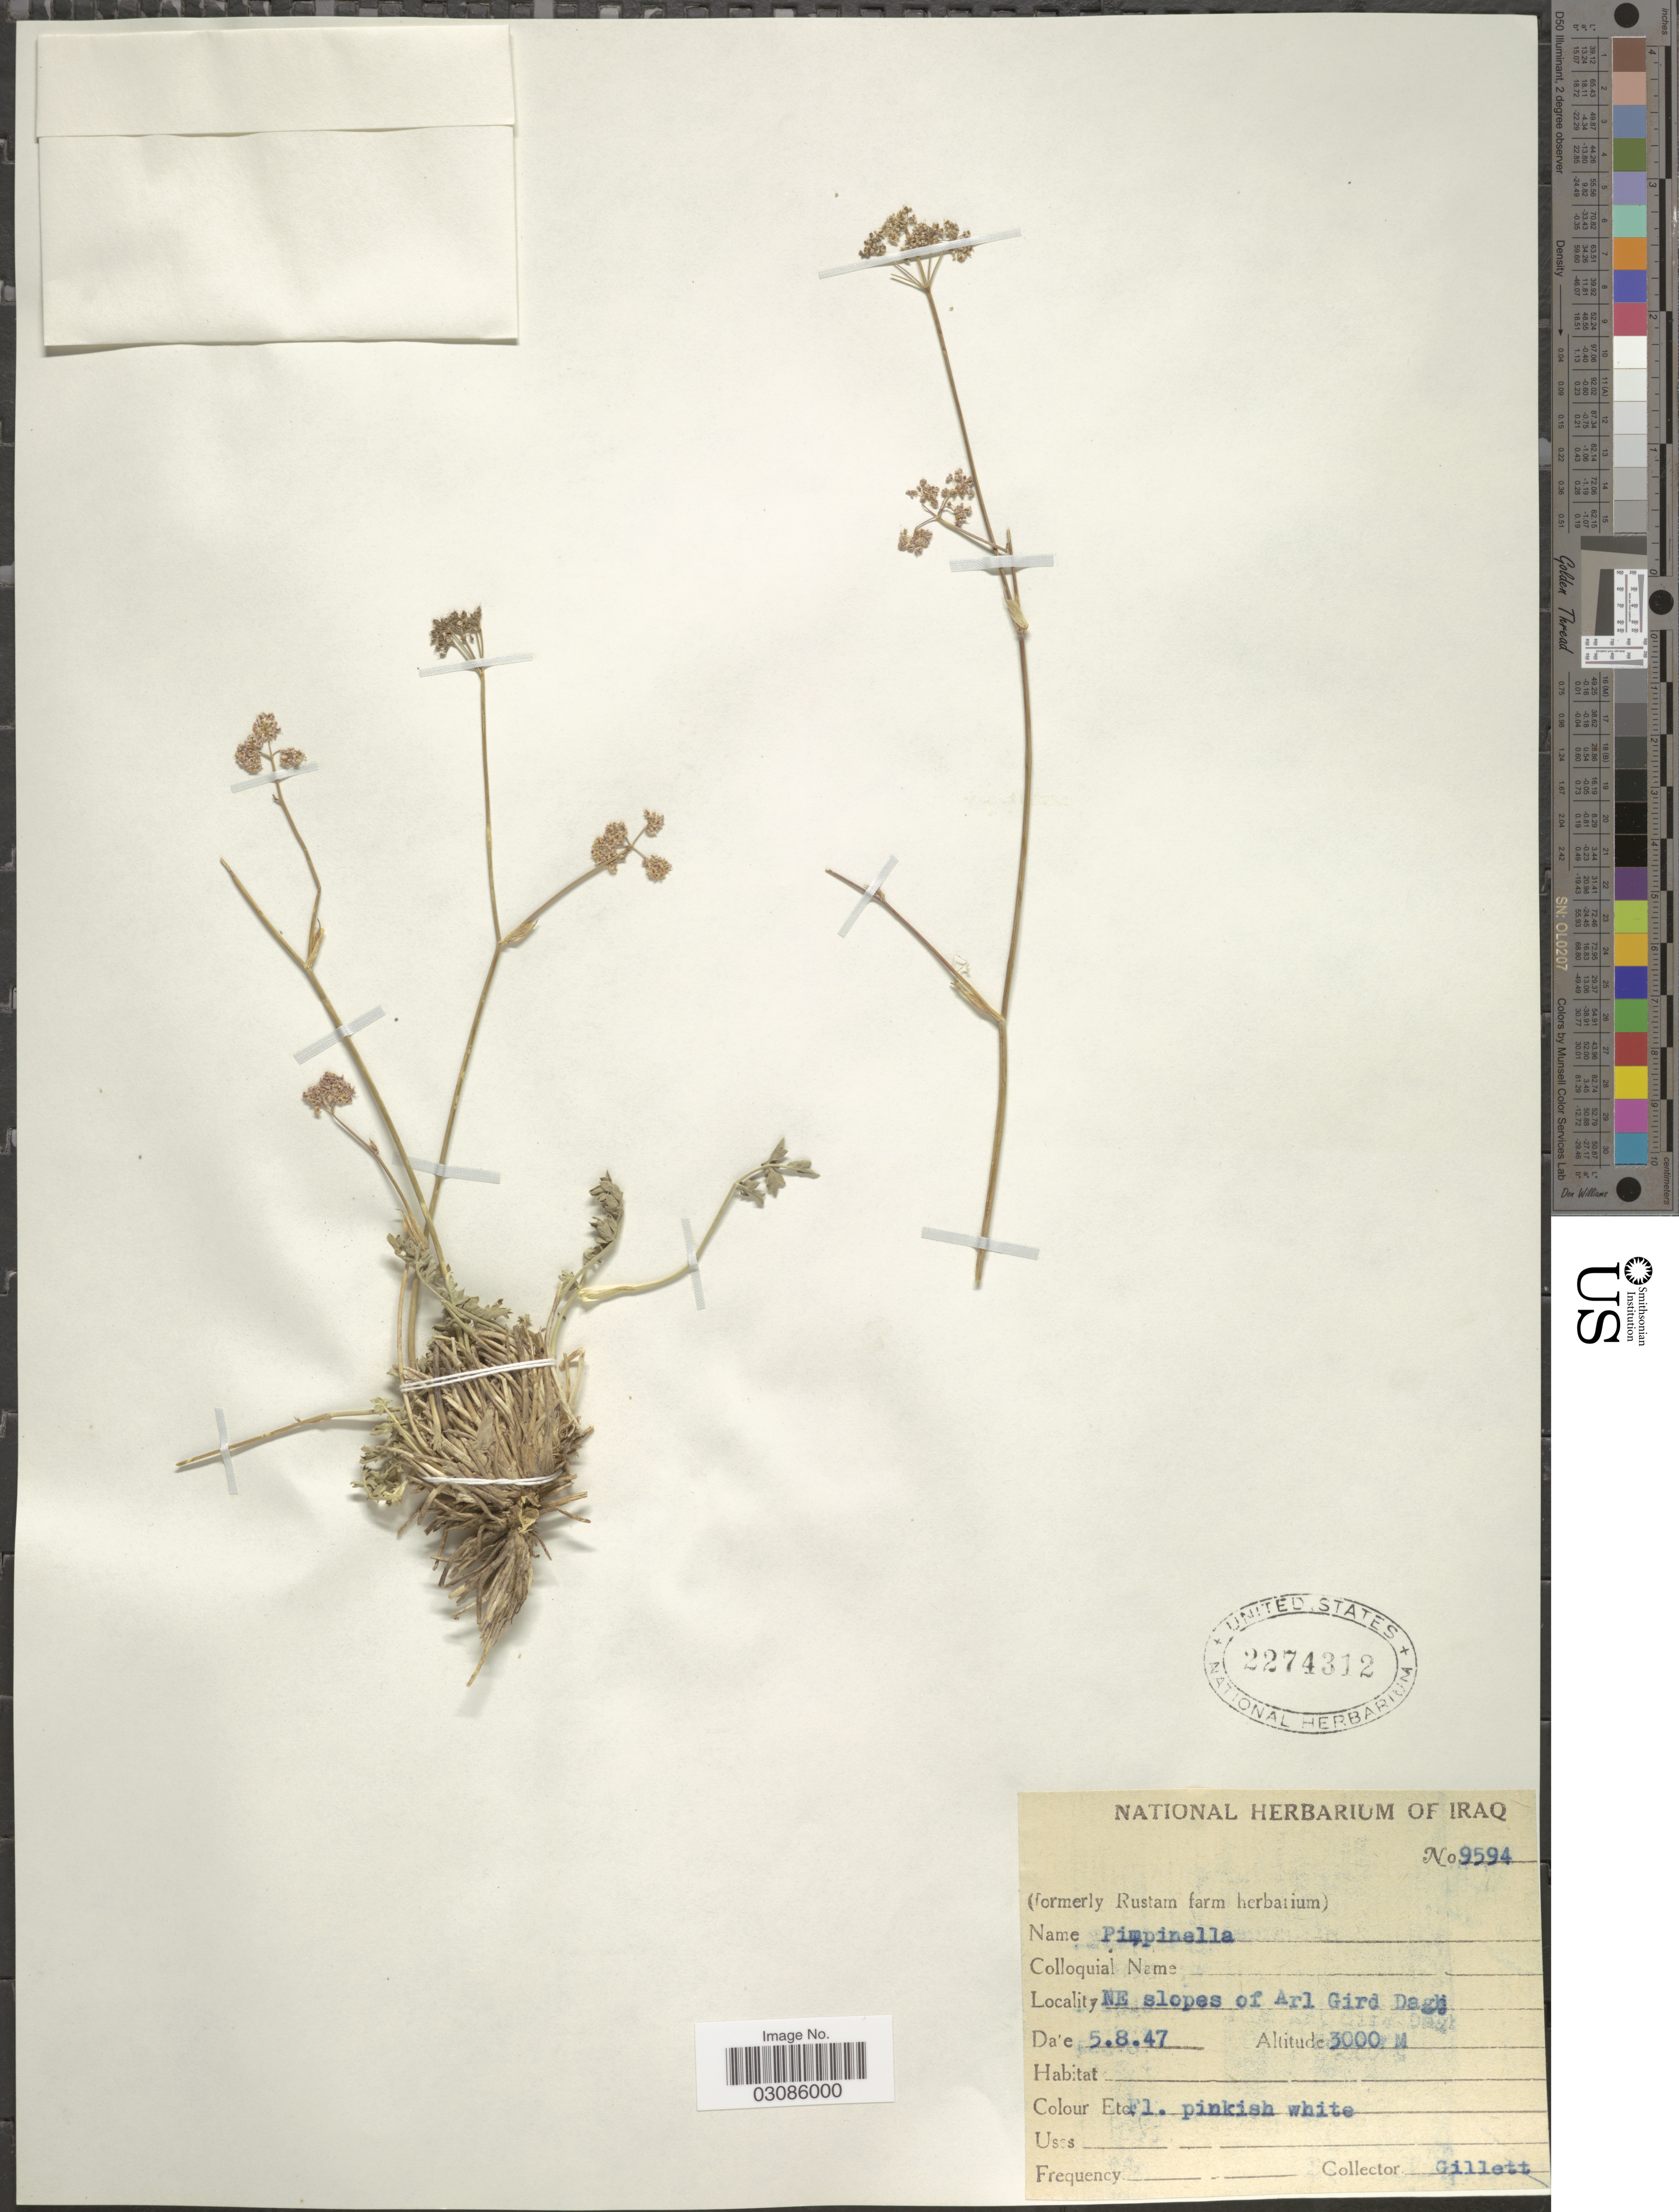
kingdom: Plantae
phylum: Tracheophyta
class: Magnoliopsida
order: Apiales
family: Apiaceae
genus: Pimpinella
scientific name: Pimpinella sp.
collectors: Gillett, --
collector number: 9594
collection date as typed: Transcribed d/m/y: 5/8/47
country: Iraq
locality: NE slopes of Arl Gird Dagh.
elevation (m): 3000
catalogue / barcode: US 2274312